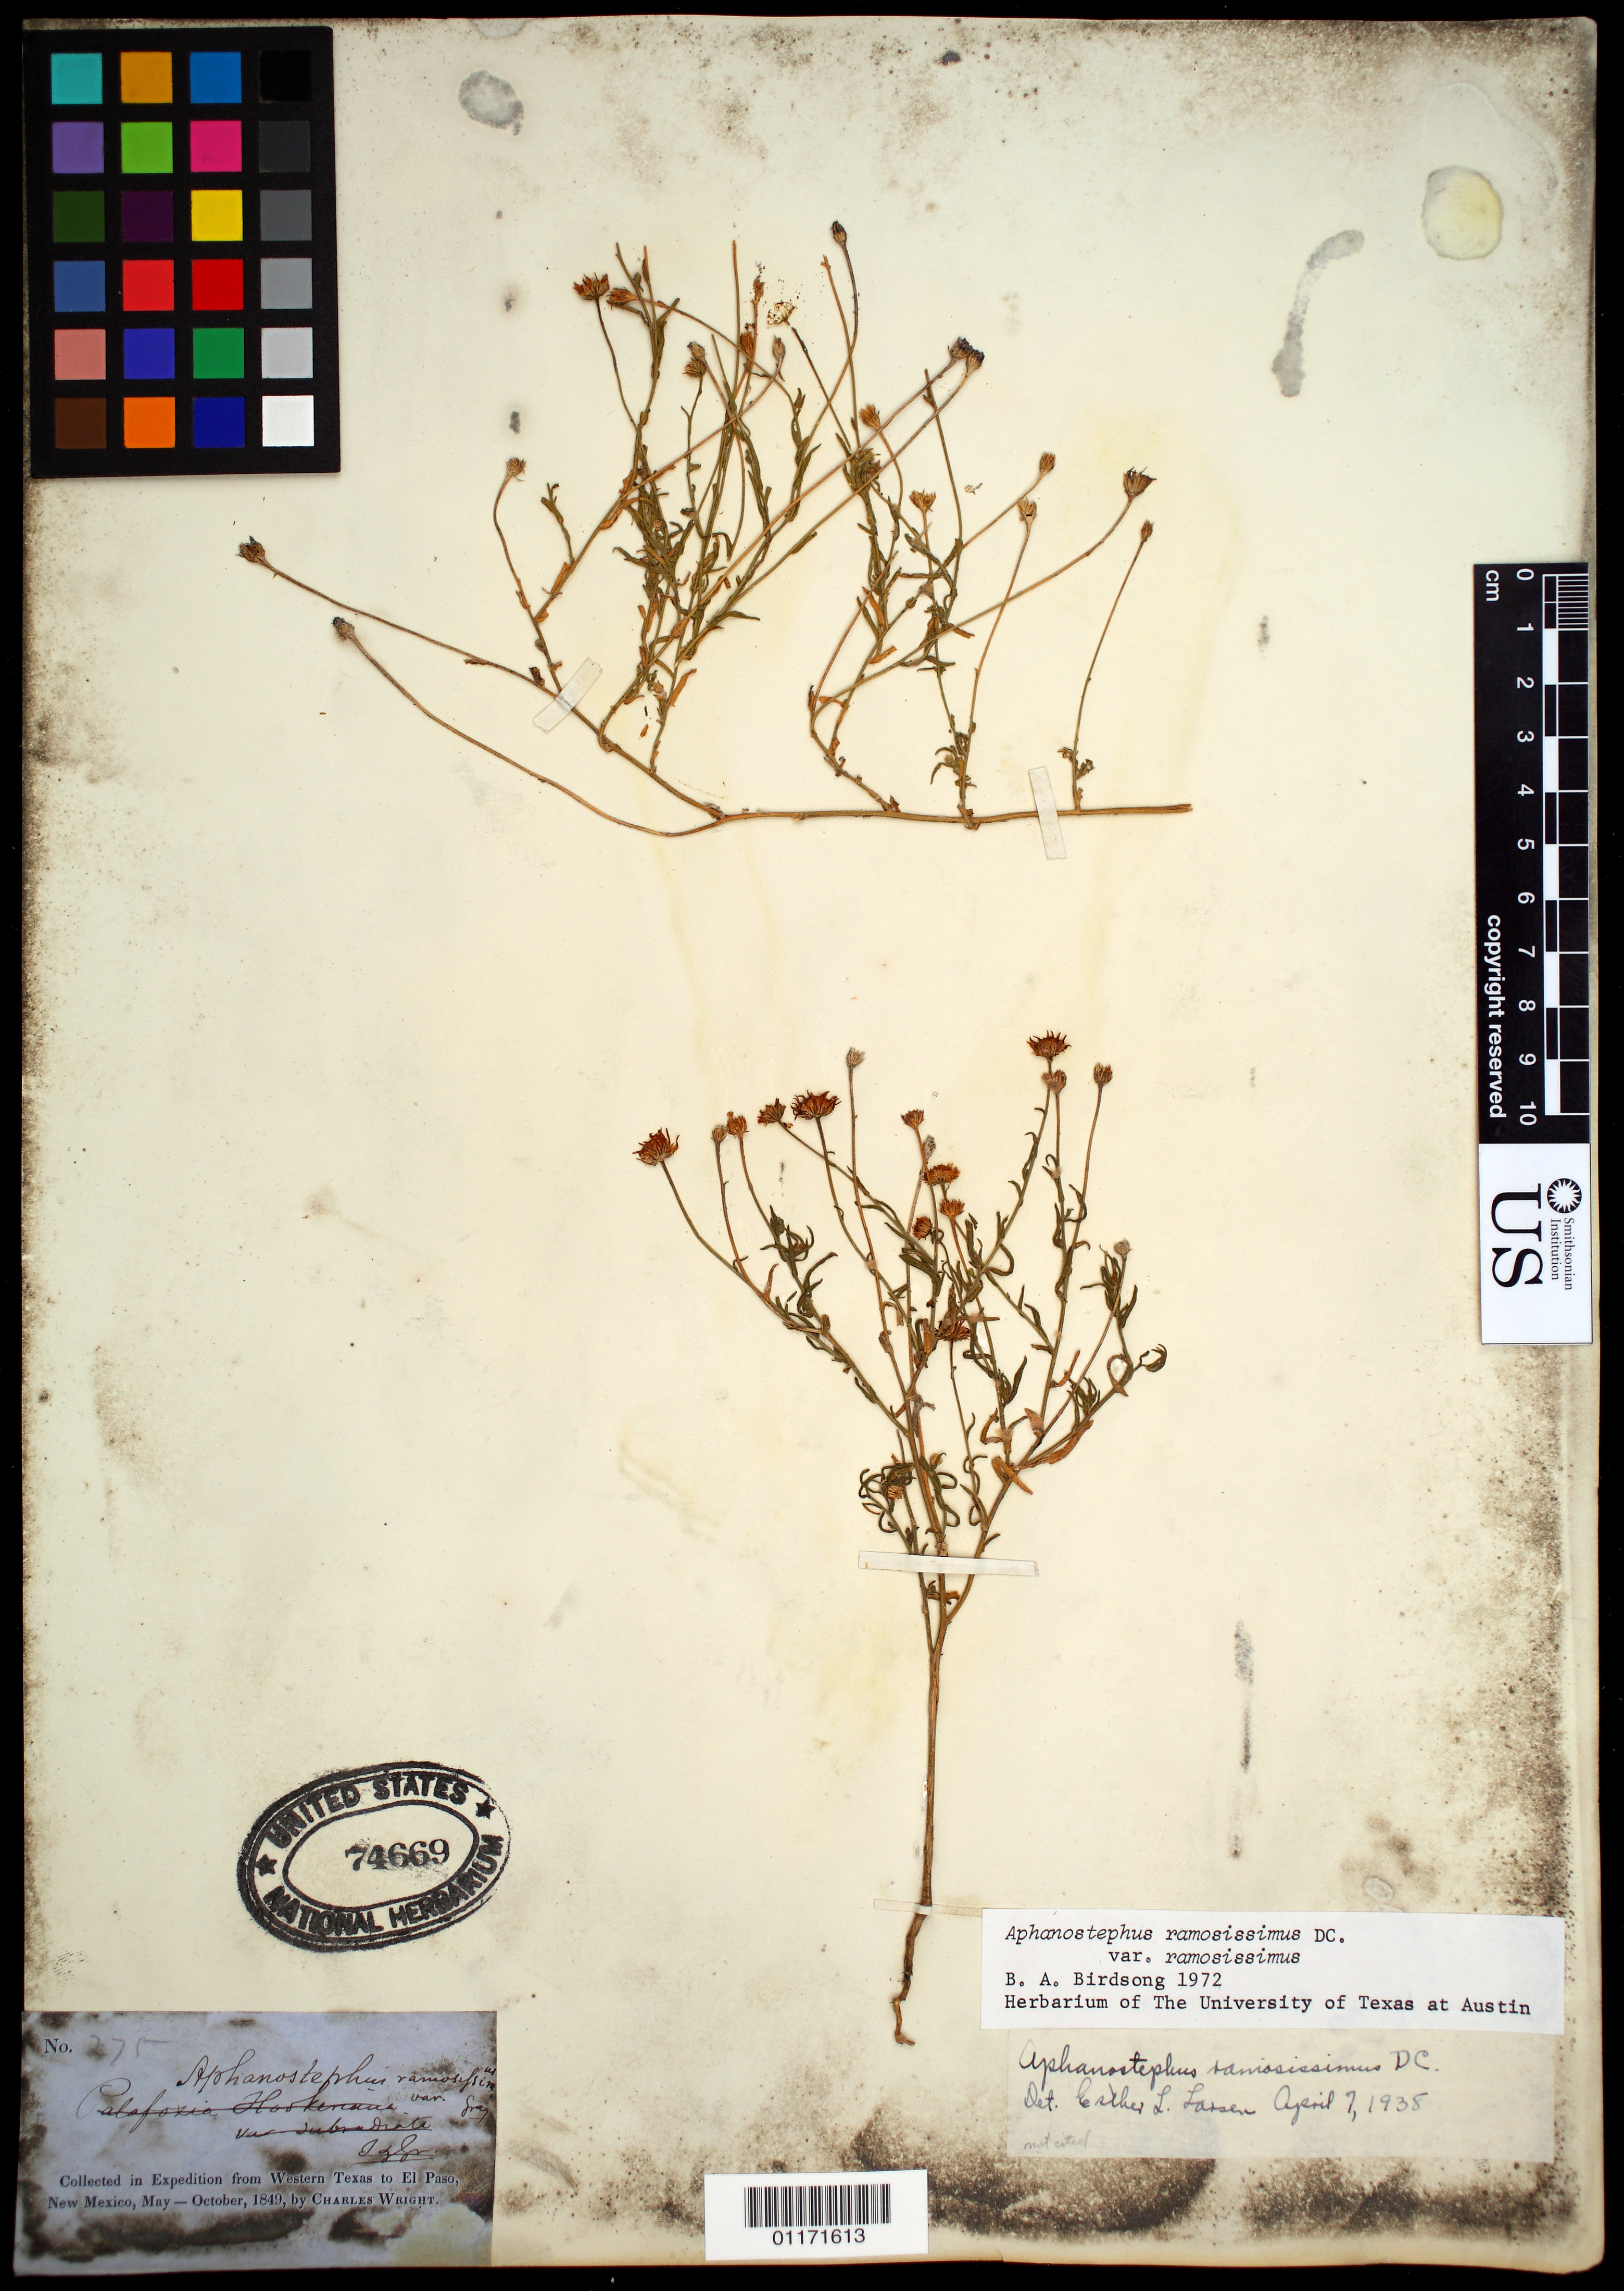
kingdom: Plantae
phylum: Tracheophyta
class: Magnoliopsida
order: Asterales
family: Asteraceae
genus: Aphanostephus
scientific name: Aphanostephus ramosissimus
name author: DC.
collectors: C. Wright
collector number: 275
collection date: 1849-05/1849-10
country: United States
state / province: New Mexico / Texas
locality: from Western Texas to El Paso, New Mexico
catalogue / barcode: US 74669